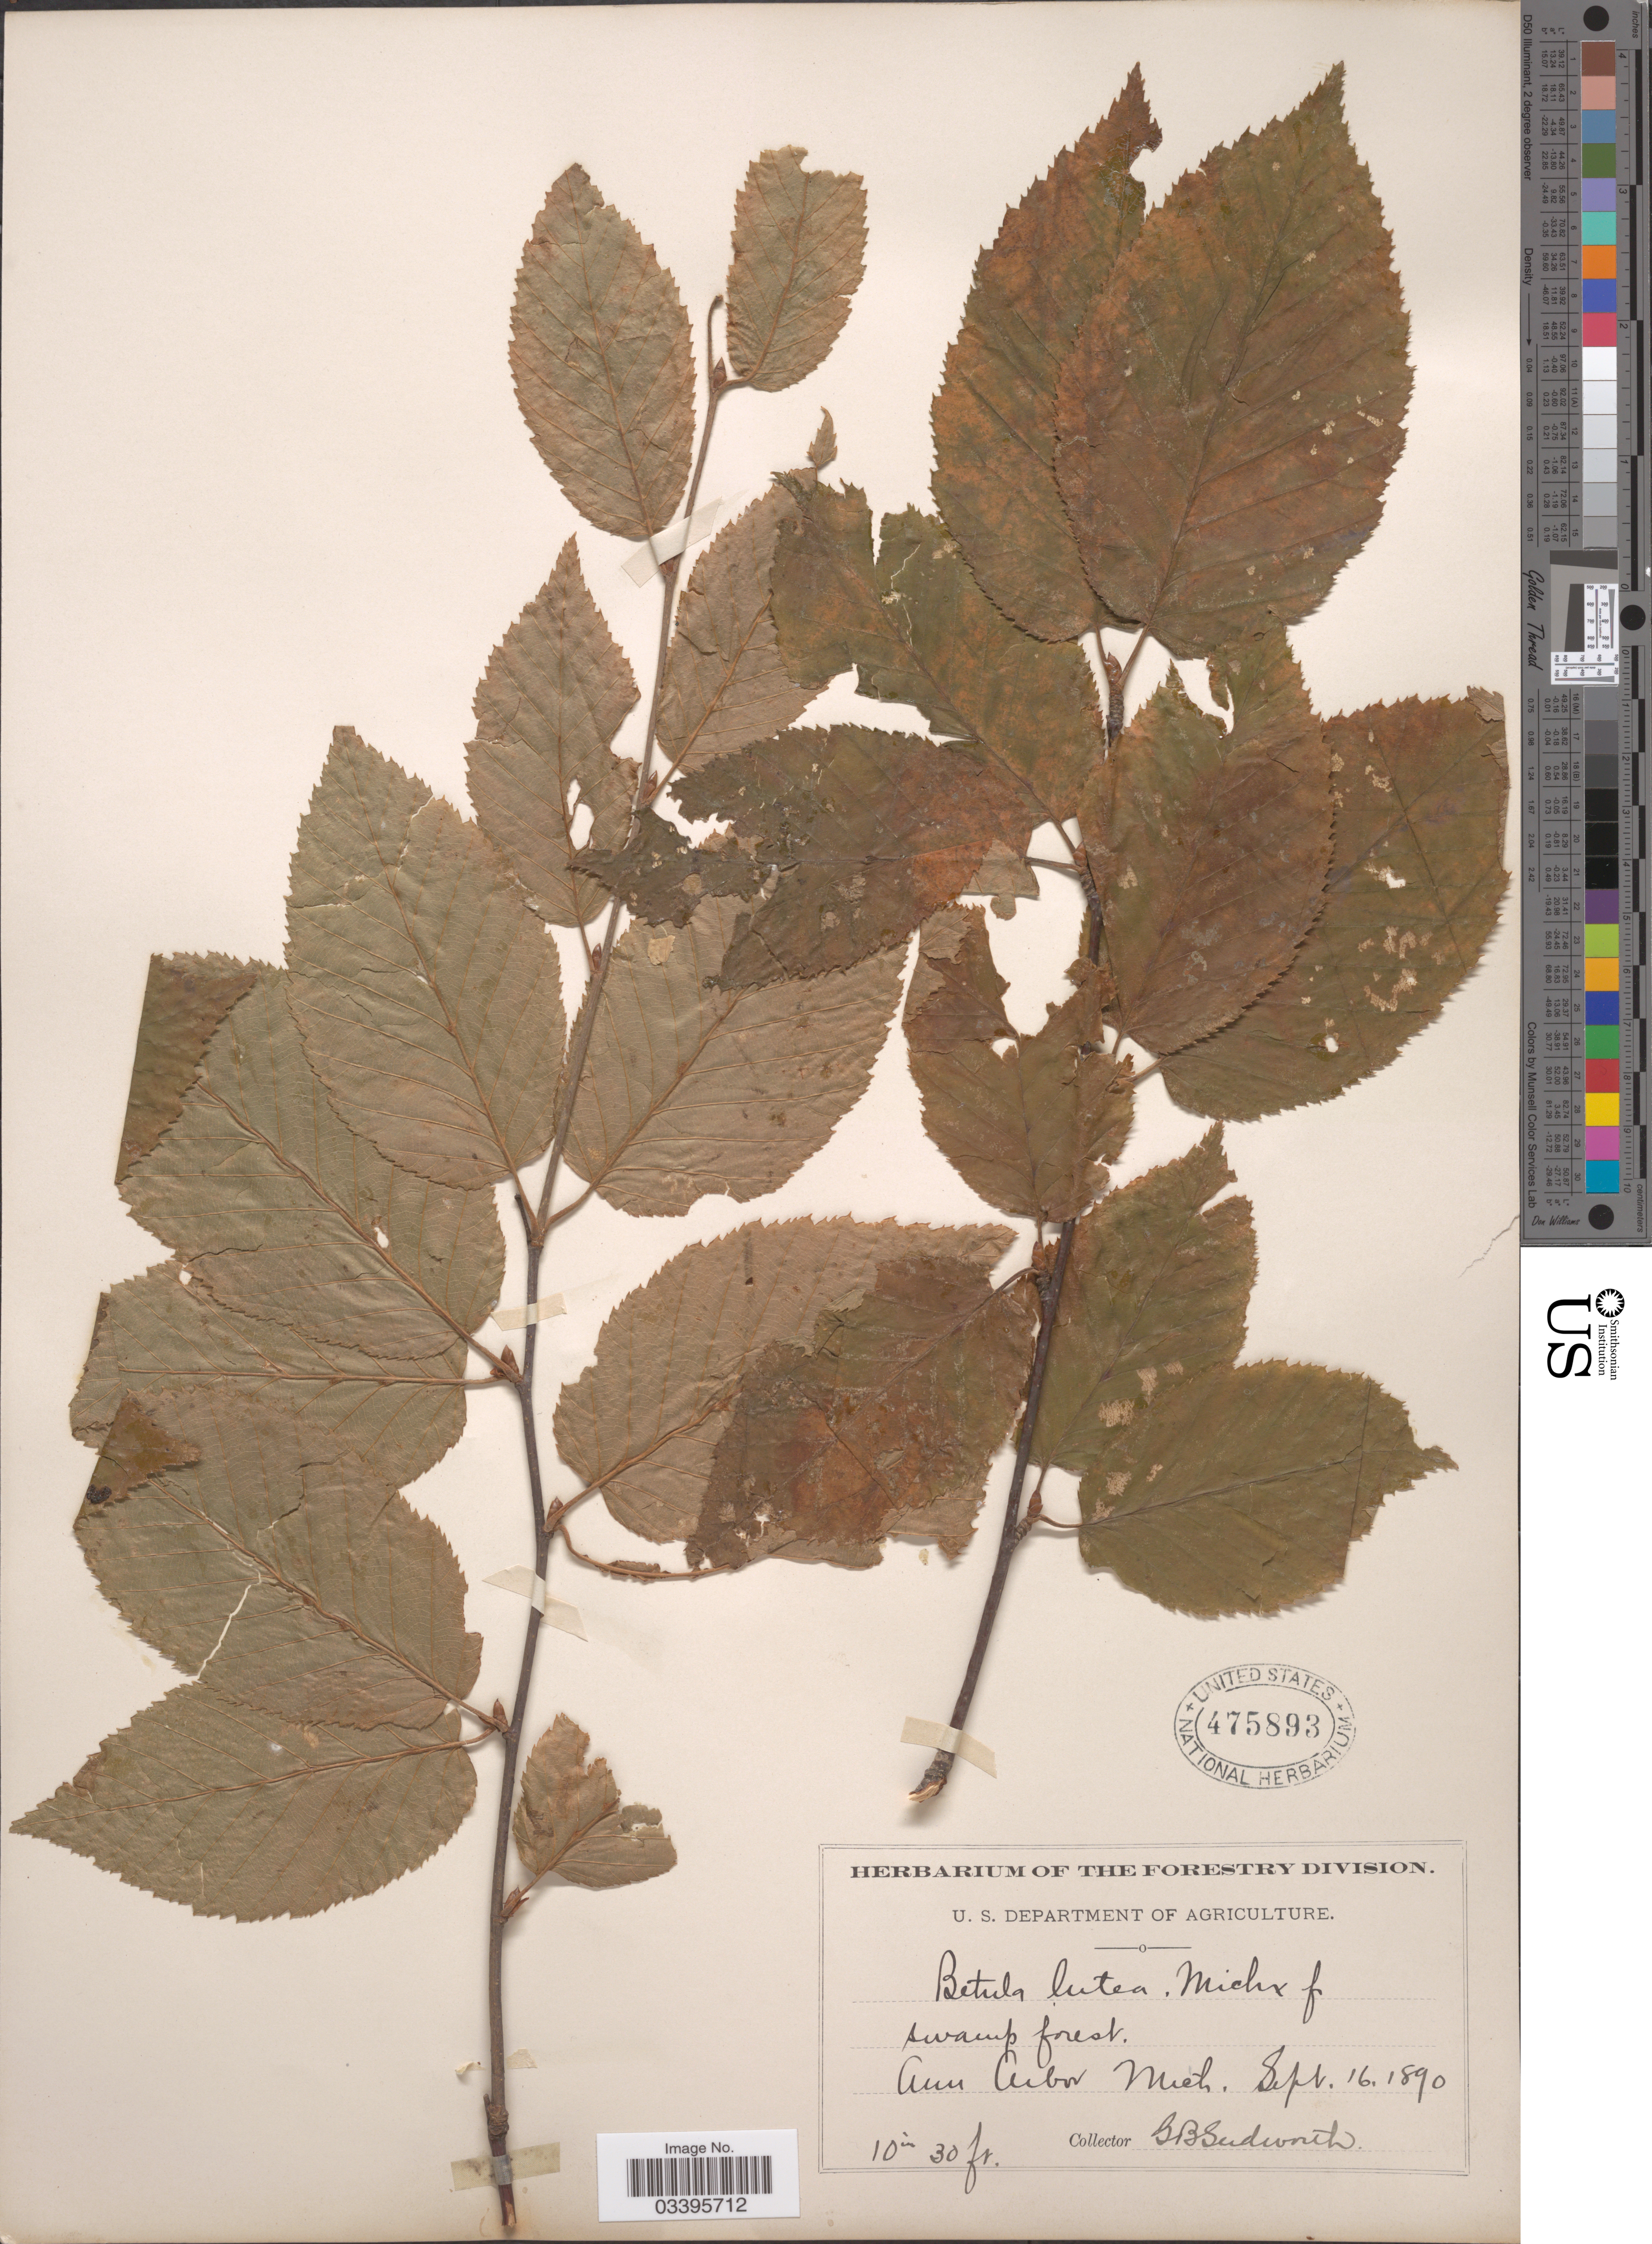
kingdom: Plantae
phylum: Tracheophyta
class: Magnoliopsida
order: Fagales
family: Betulaceae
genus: Betula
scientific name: Betula lutea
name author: F. Michx.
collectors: G. B. Sudworth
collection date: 1890-09-16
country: United States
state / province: Michigan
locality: Ann Arbor.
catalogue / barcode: US 475893